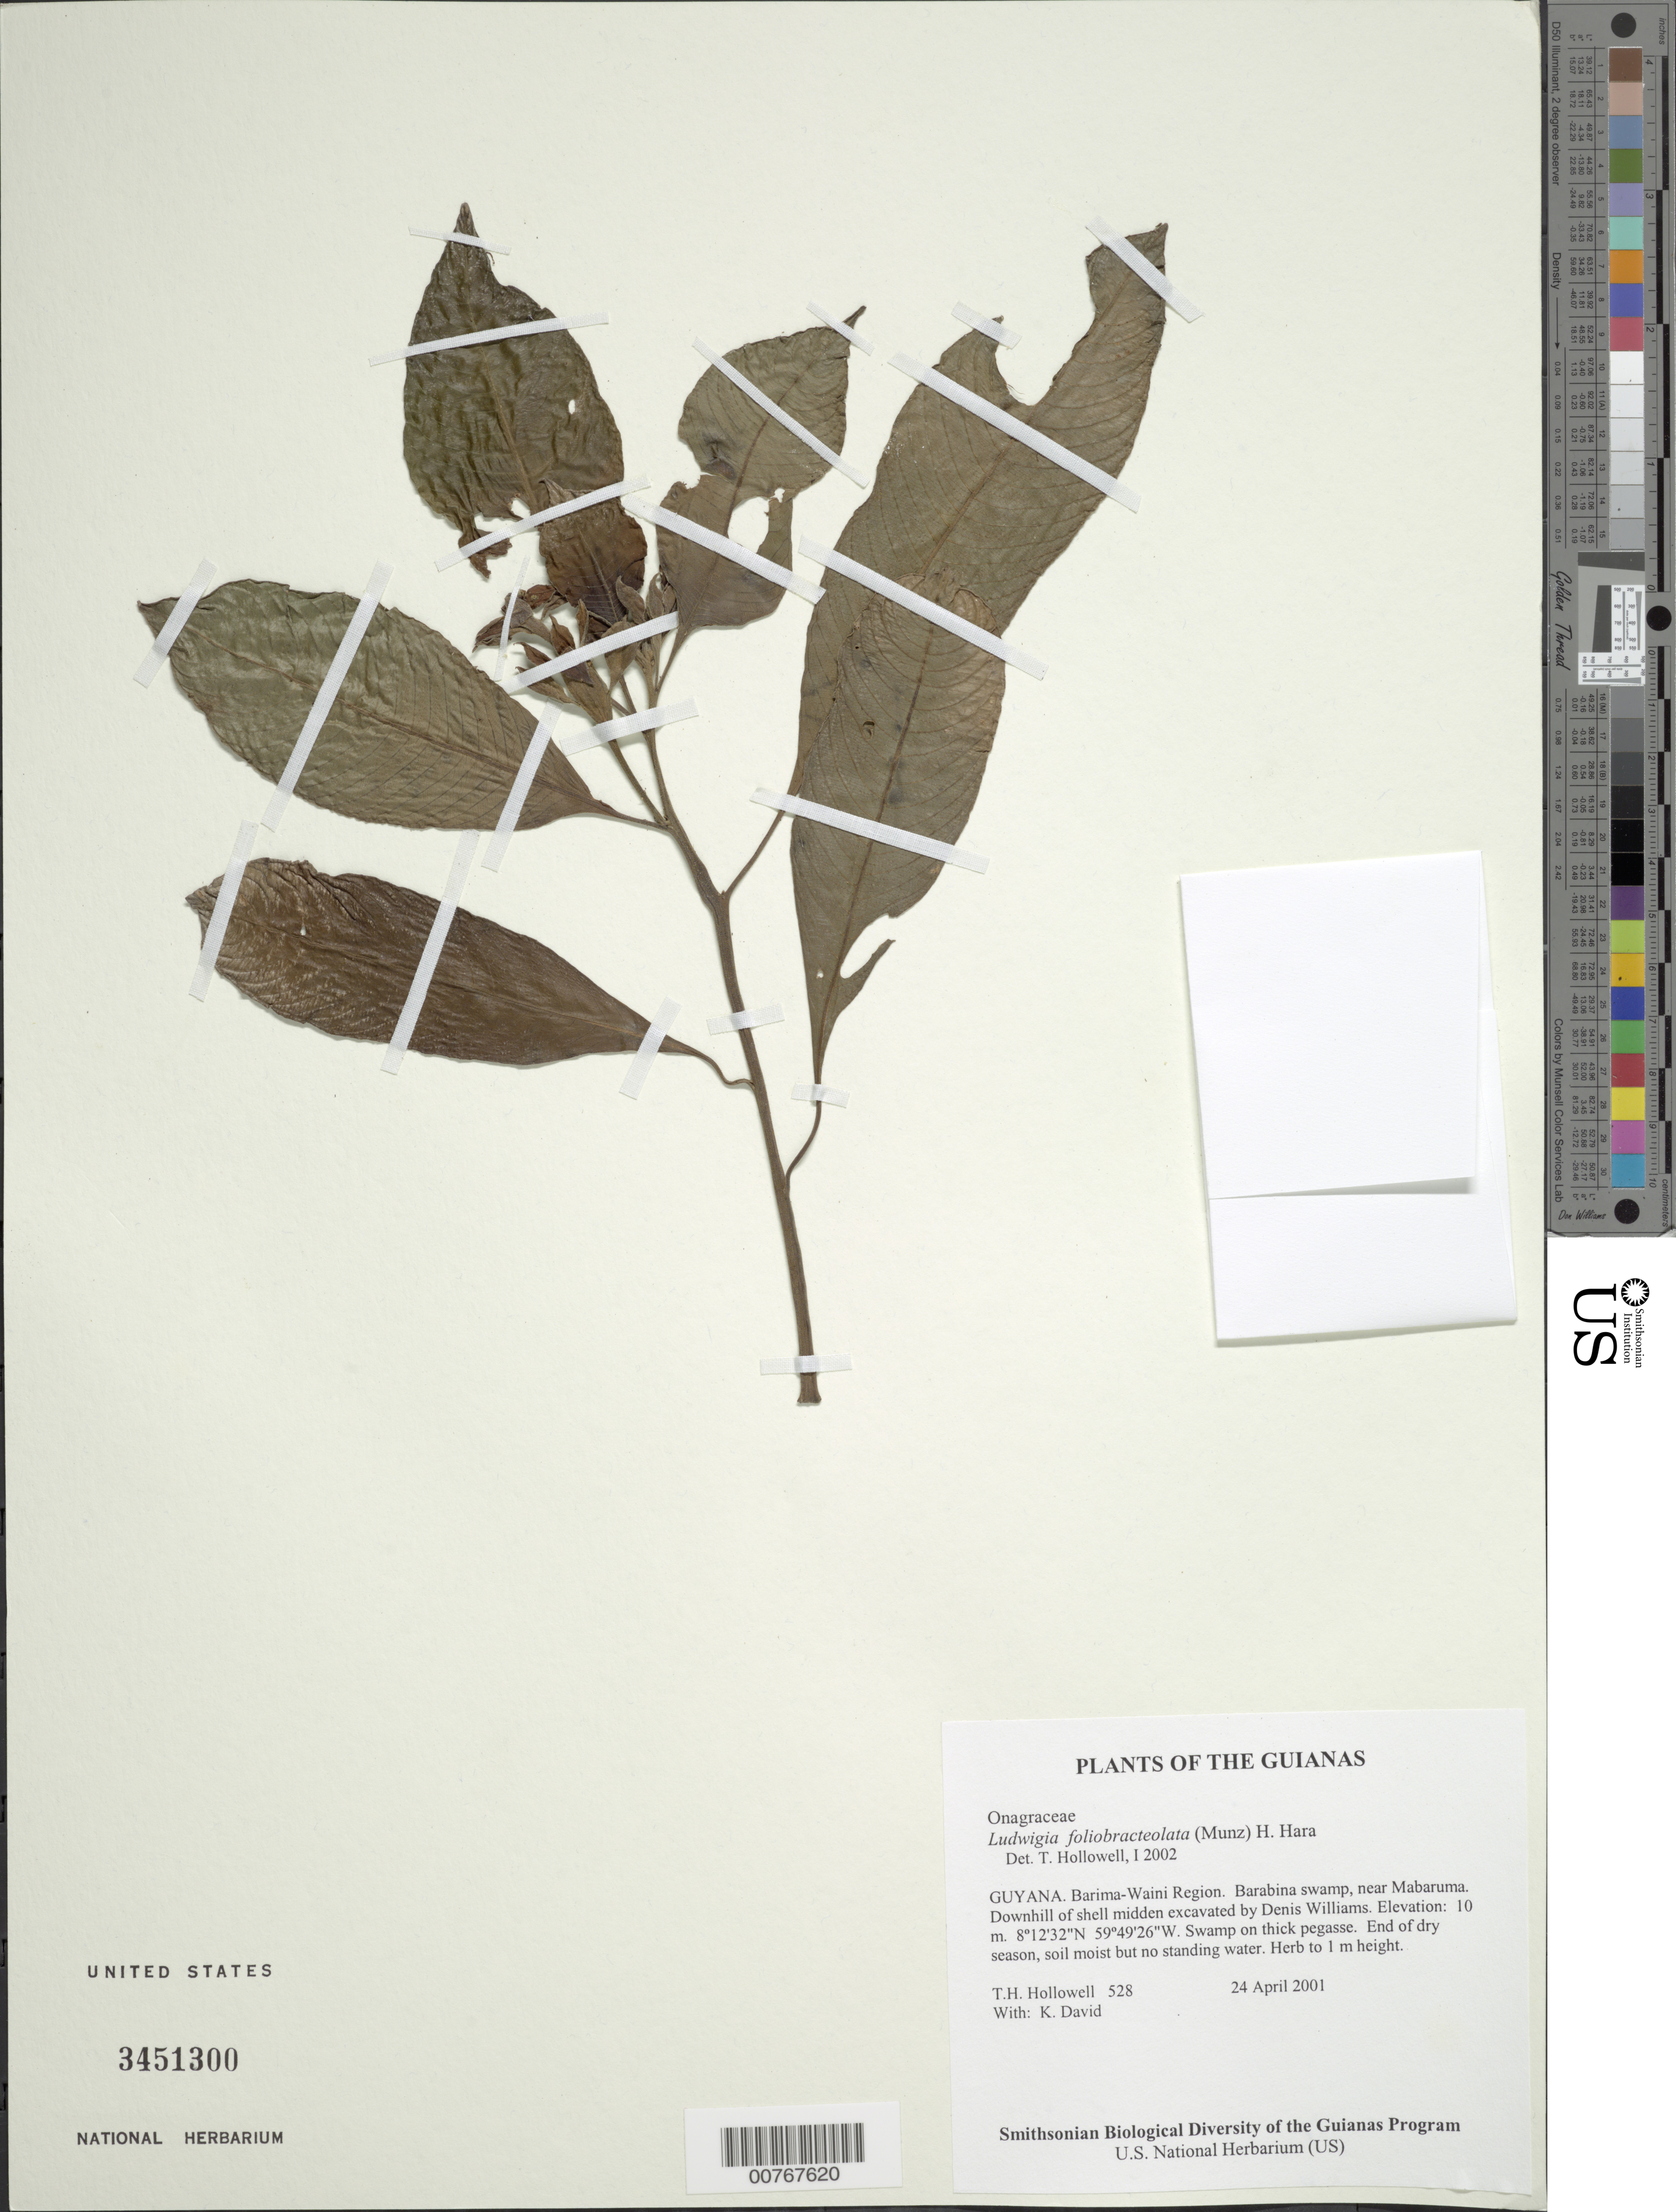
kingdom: Plantae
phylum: Tracheophyta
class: Magnoliopsida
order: Myrtales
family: Onagraceae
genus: Ludwigia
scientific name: Ludwigia foliobracteolata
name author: (Munz) H. Hara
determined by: Hollowell, T. H., (BOT), Smithsonian Institution - National Museum of Natural History (UNITED STATES)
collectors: T. Hollowell & K. David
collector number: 528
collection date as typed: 24 April 2001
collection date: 2001-04-24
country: Guyana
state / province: Barima-Waini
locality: Barabina swamp, near Mabaruma. Downhill of shell midden excavated by Denis Williams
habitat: Swamp on thick pegasse. End of dry season, soil moist but no standing water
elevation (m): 10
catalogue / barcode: US 3451300